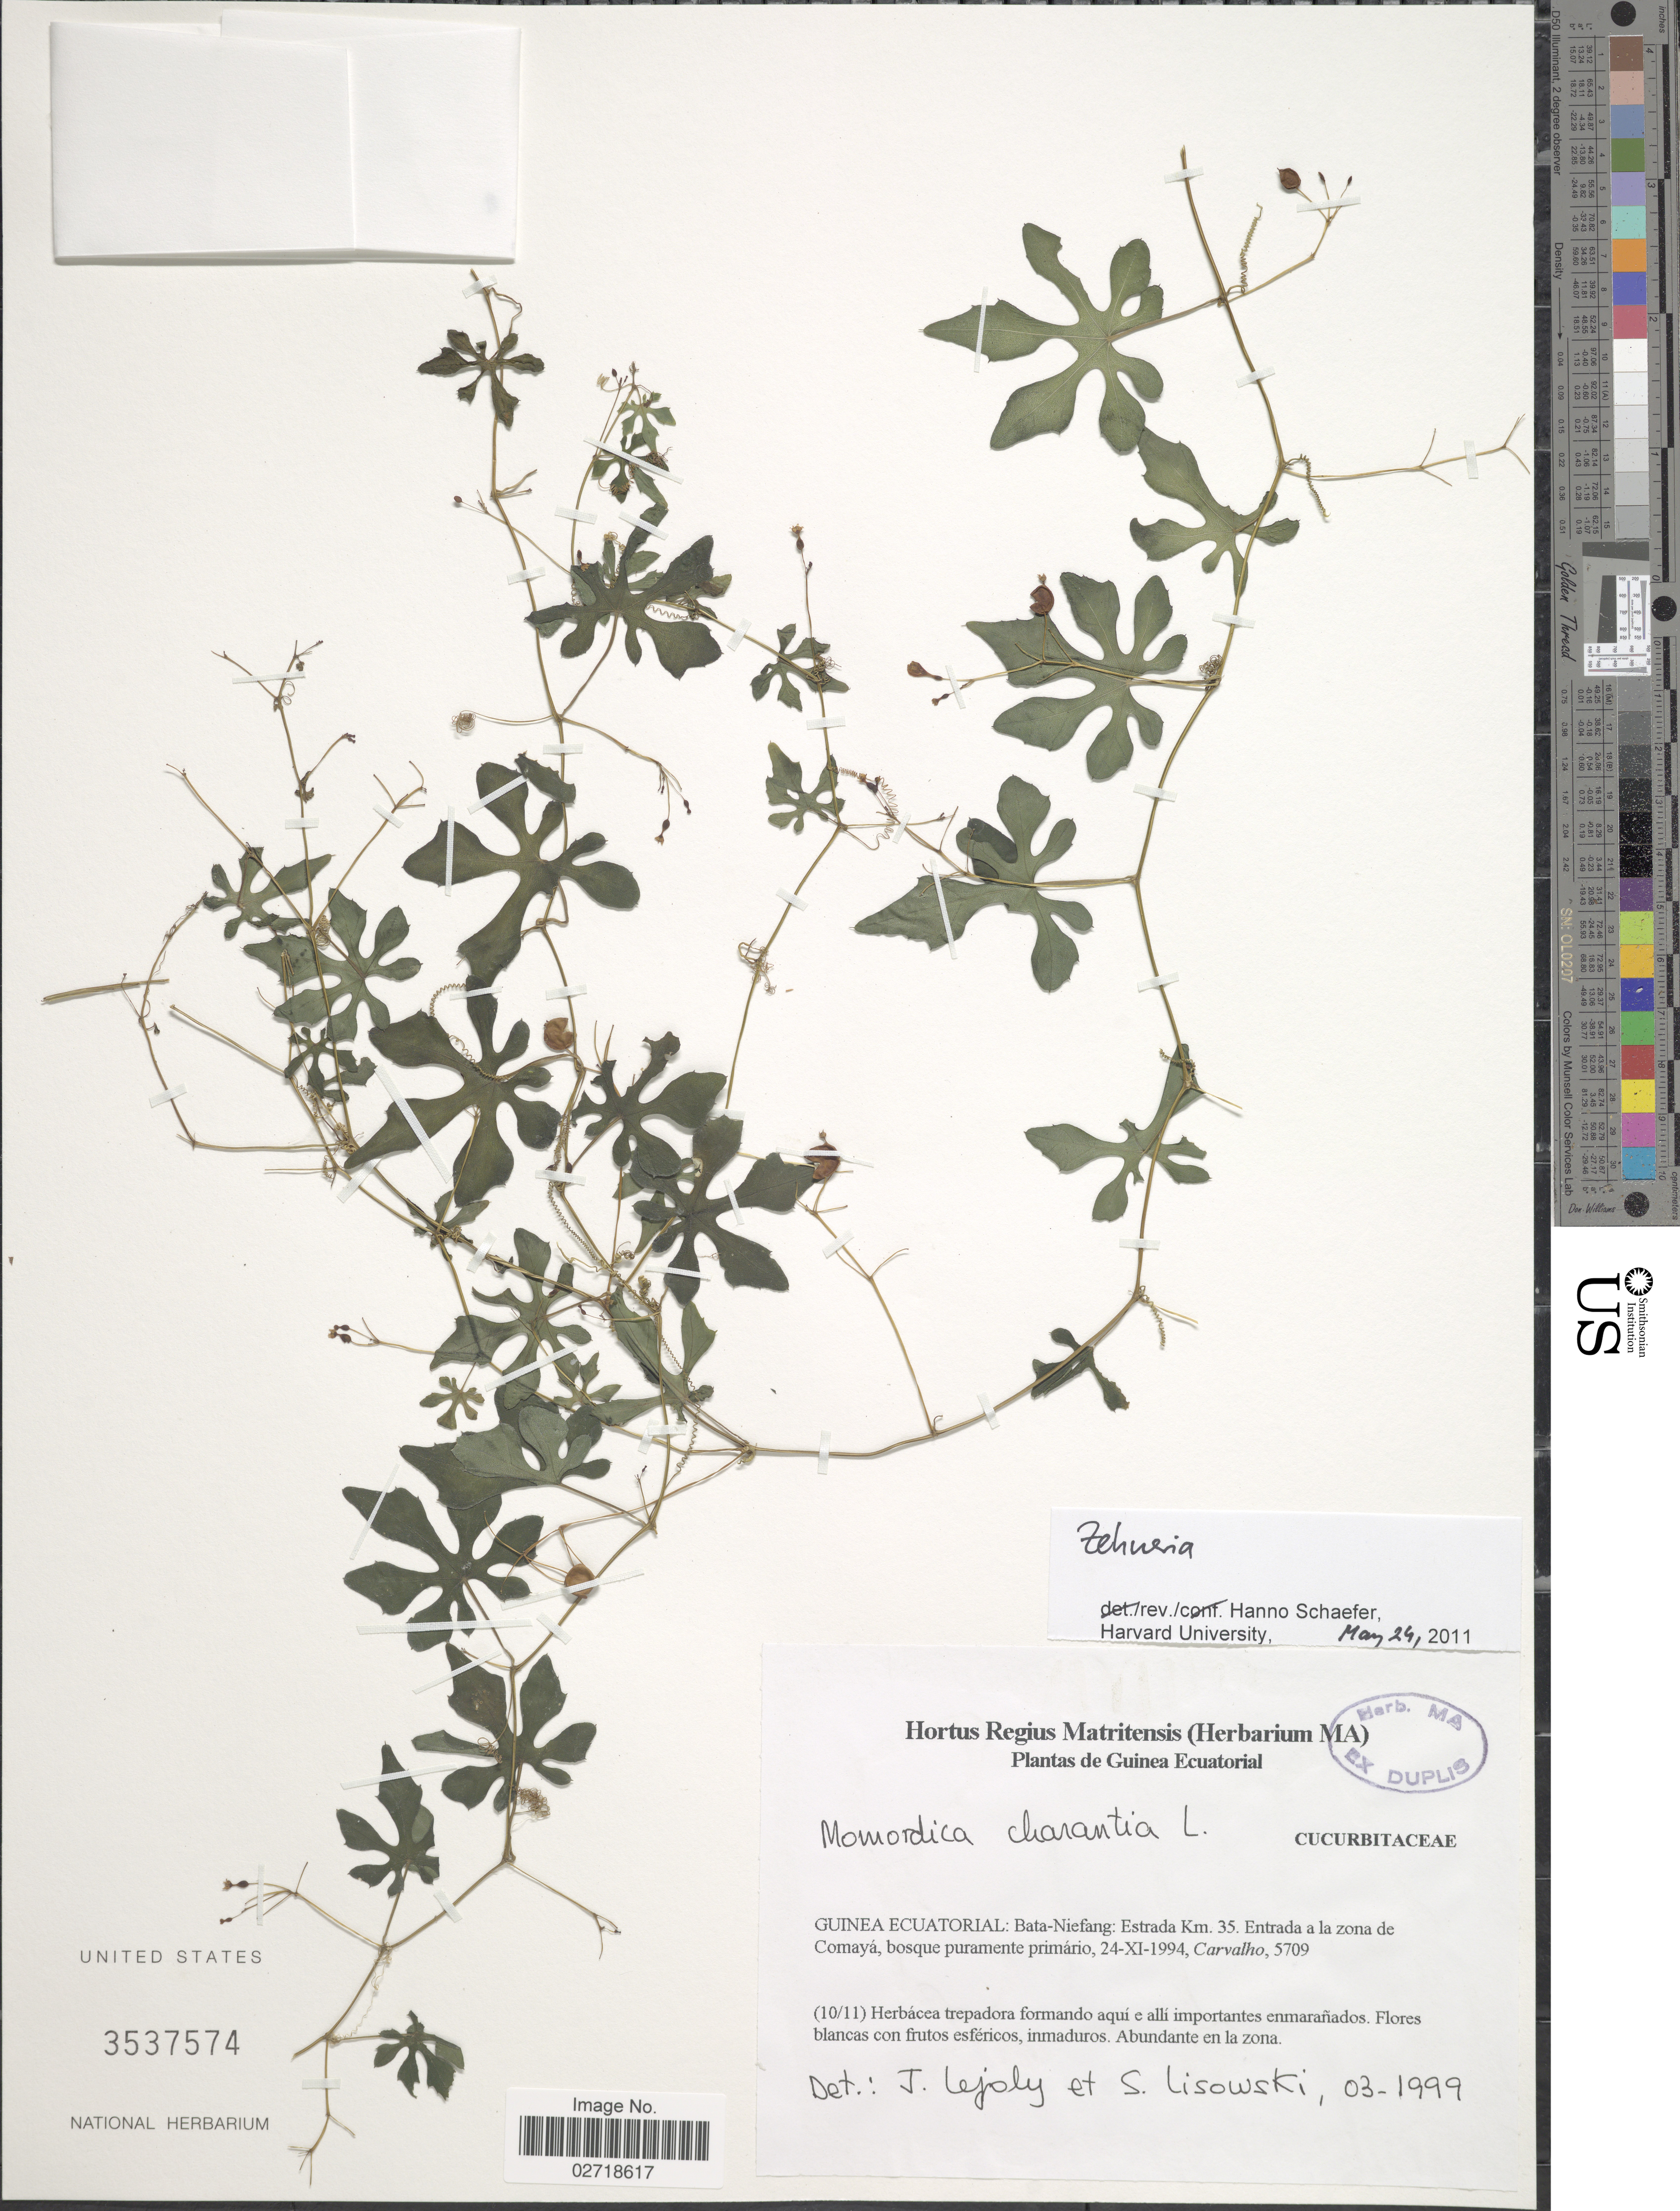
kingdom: Plantae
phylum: Tracheophyta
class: Magnoliopsida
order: Cucurbitales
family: Cucurbitaceae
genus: Zehneria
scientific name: Zehneria sp.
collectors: Carvalho, --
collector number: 5709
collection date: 1994-11-24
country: Equatorial Guinea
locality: Guinea Ecuatorial: Bata-Niefang: Estrada Km. 35, Entrada a la zona de Comaya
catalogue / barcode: US 3537574